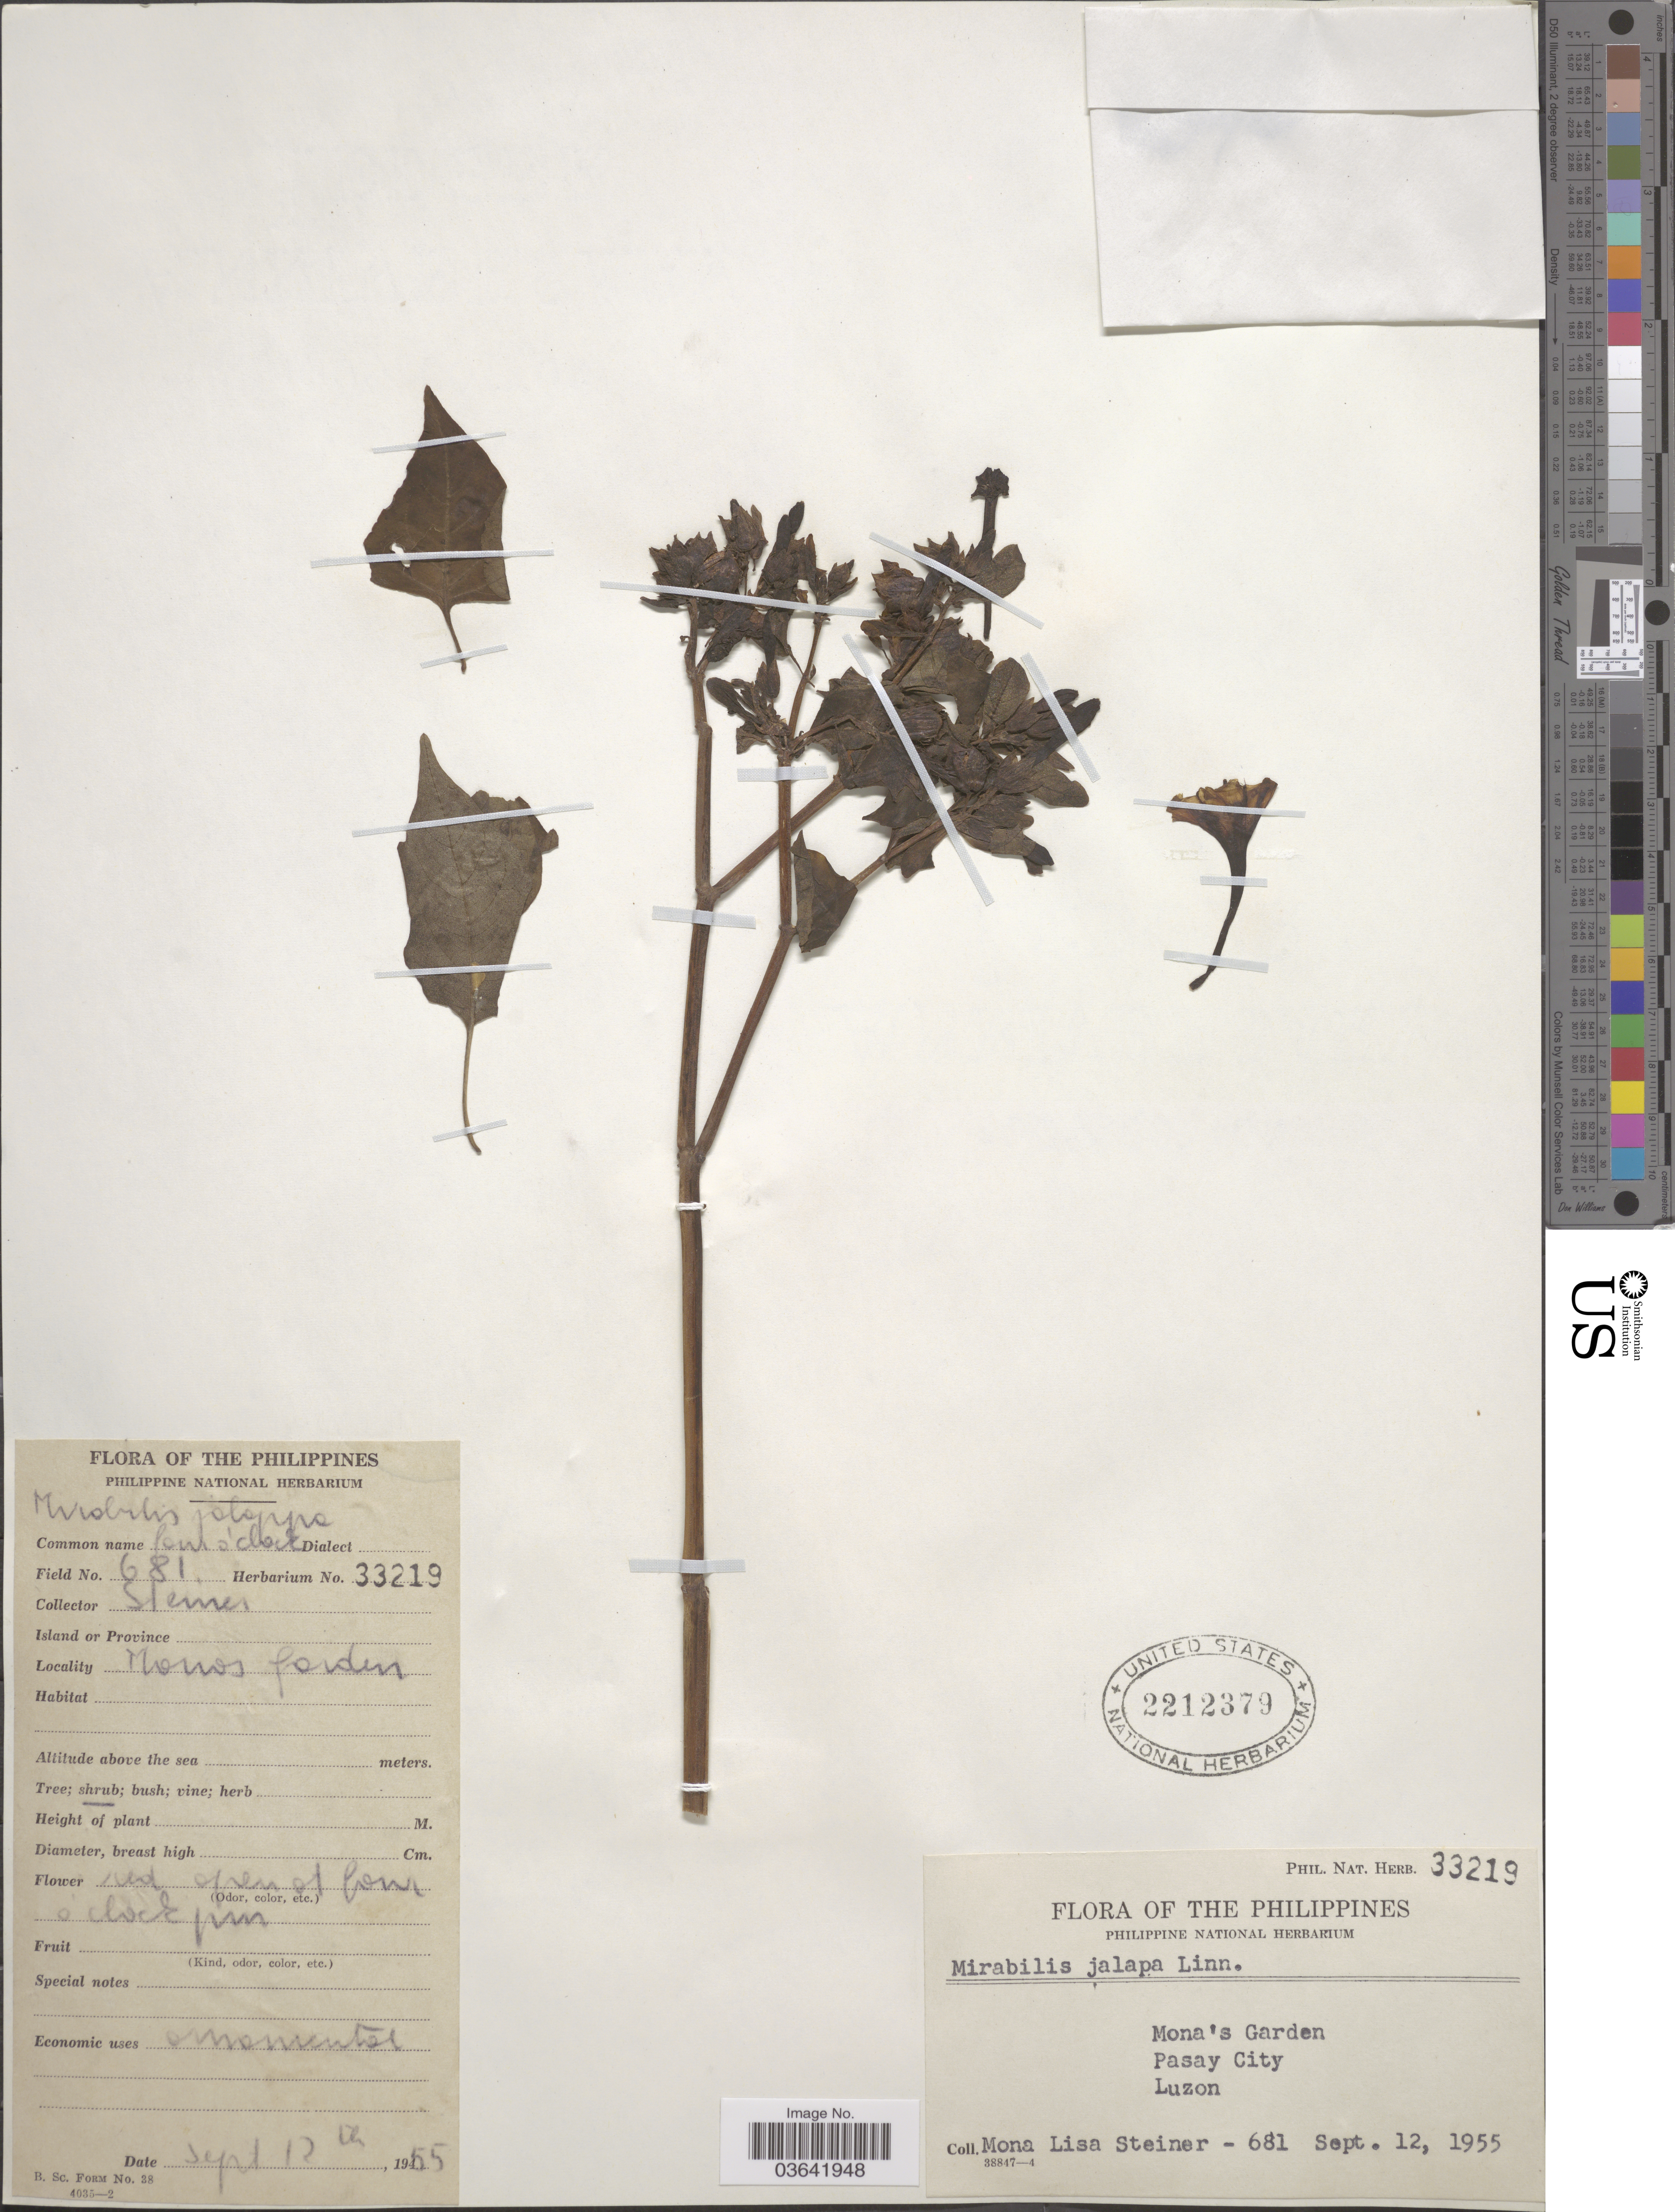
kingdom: Plantae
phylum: Tracheophyta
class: Magnoliopsida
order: Caryophyllales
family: Nyctaginaceae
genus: Mirabilis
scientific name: Mirabilis jalapa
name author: L.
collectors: M. Steiner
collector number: Phil. Nat. Herb. 33219/ 681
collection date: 1955-09-12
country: Philippines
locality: Mona's Garden. Pasay City. Luzon.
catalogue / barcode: US 2212379